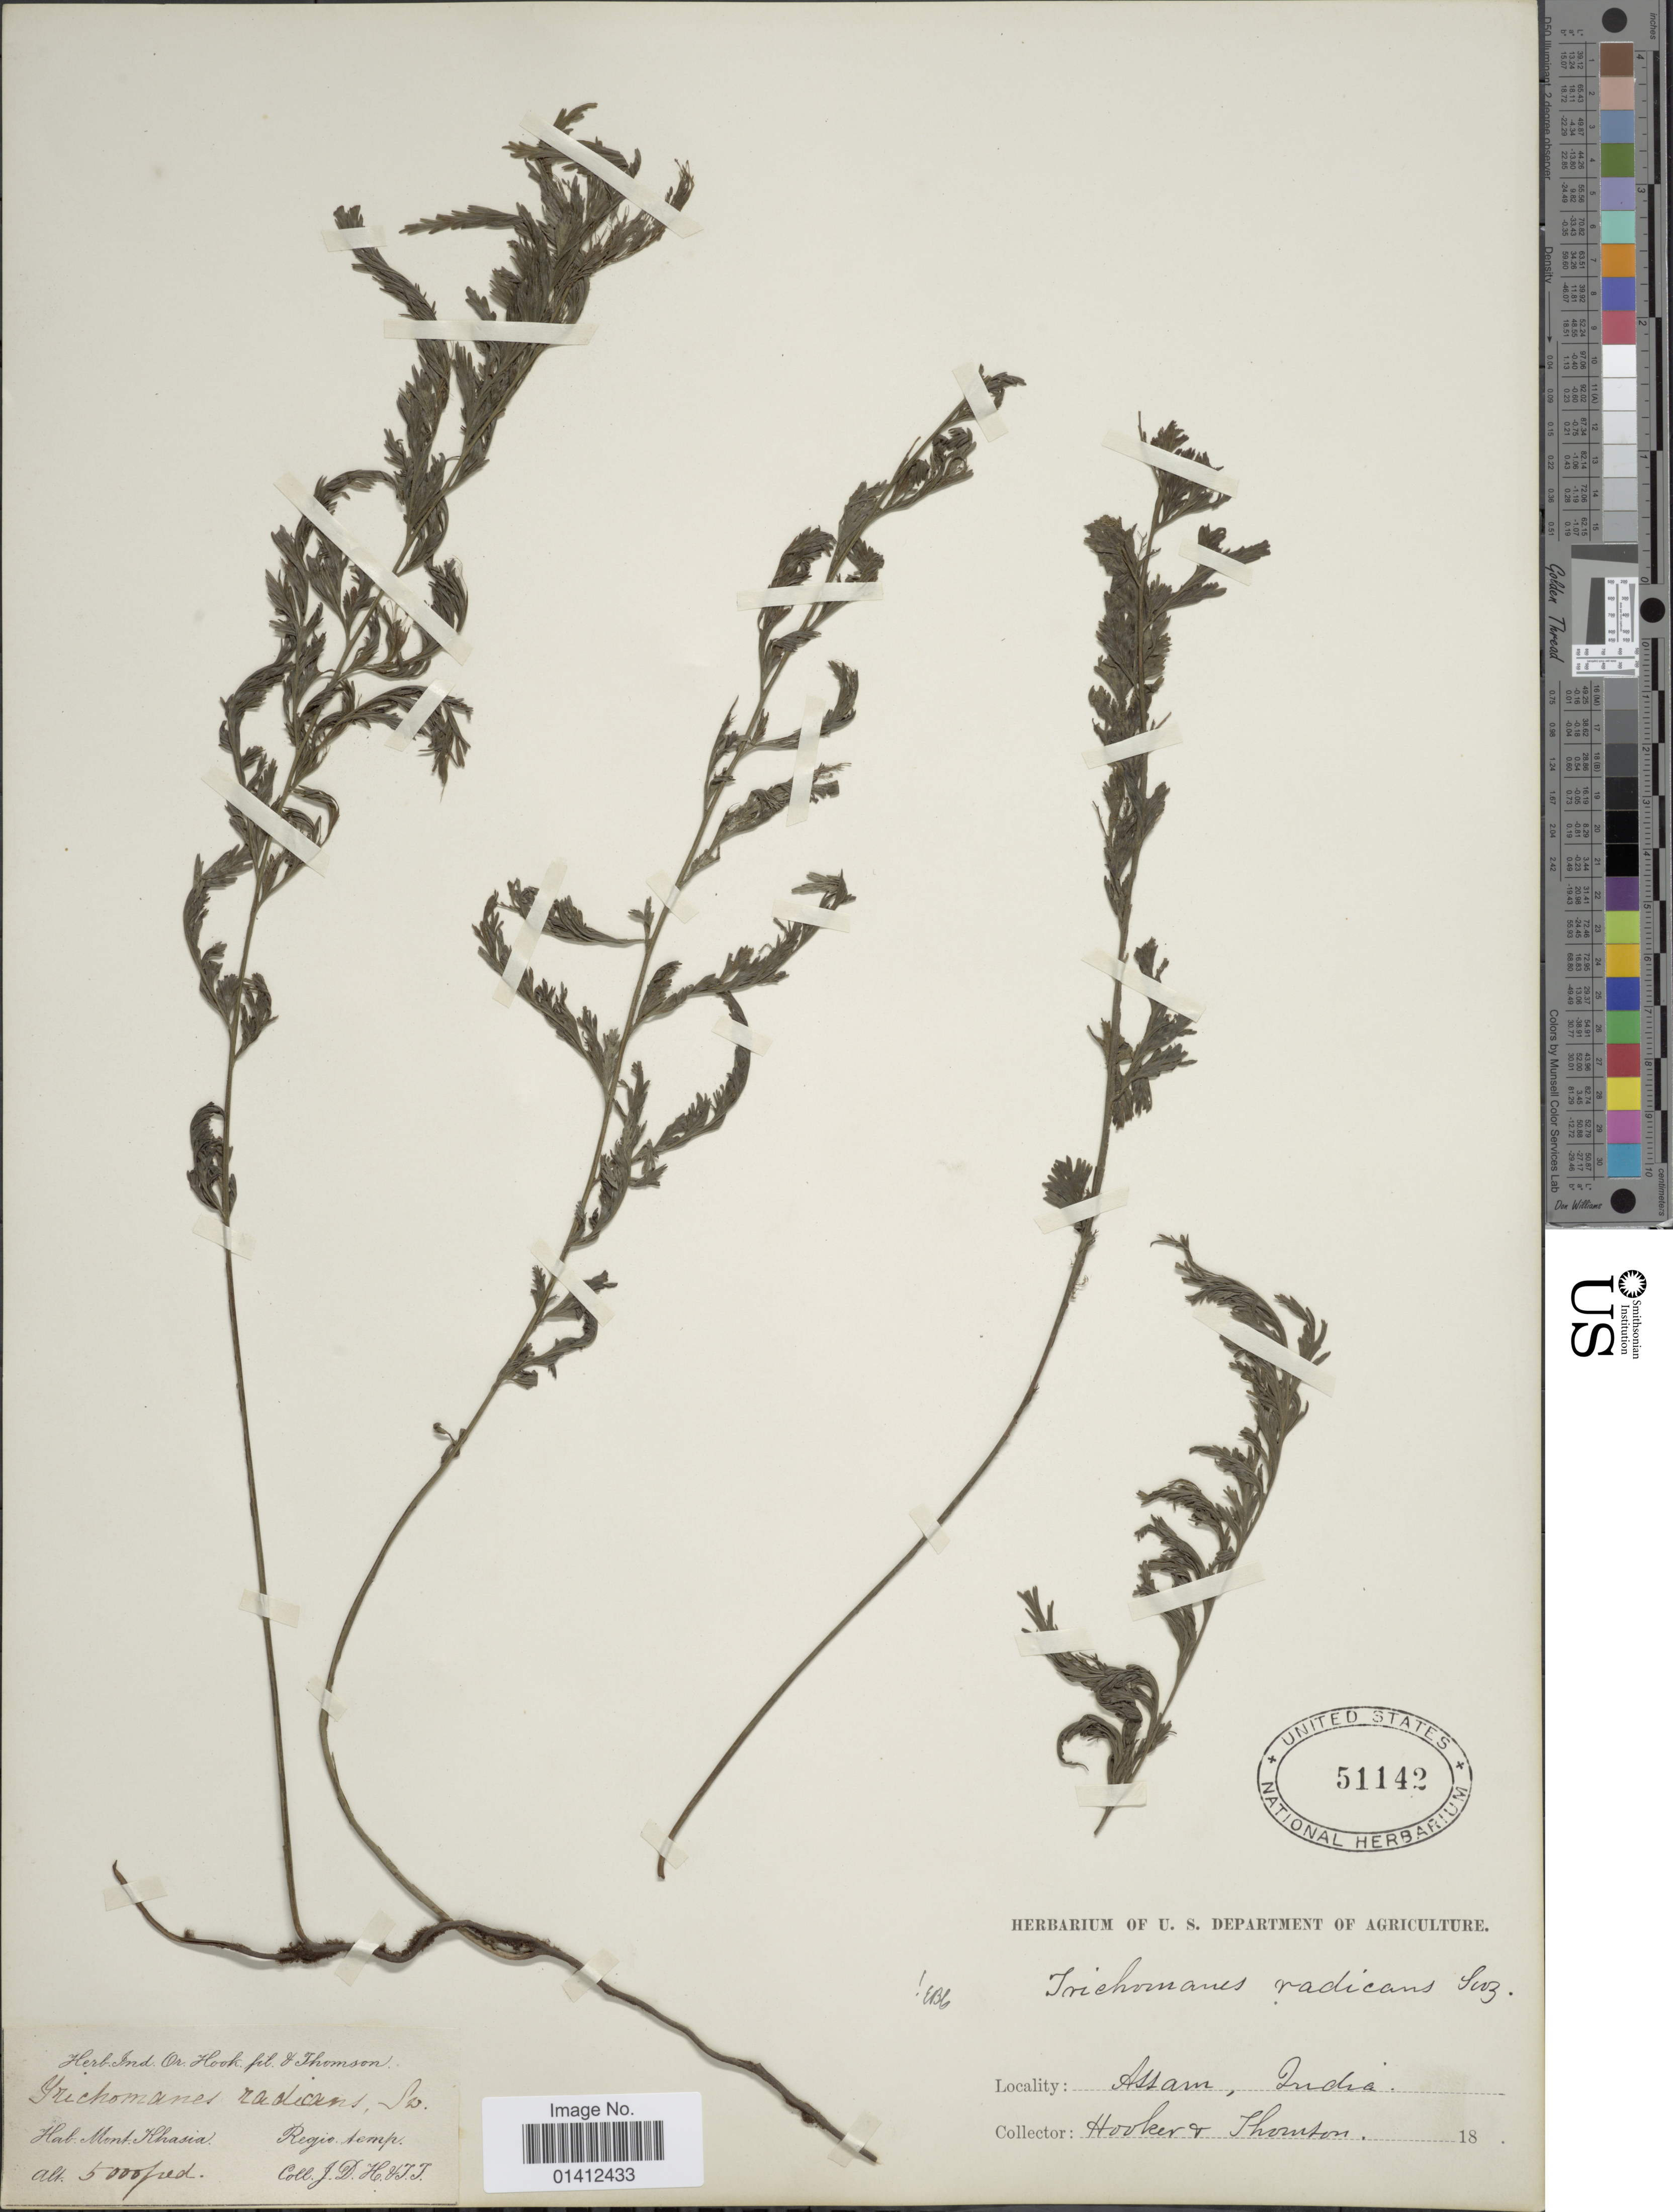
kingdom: Plantae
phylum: Tracheophyta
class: Polypodiopsida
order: Hymenophyllales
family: Hymenophyllaceae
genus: Vandenboschia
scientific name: Vandenboschia radicans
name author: (Sw.) Copel.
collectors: J. D. Hooker & T. Thomson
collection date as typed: Transcribed d/m/y: //18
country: India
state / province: Assam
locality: Mont. Khasia, Regio. temp.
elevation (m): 1524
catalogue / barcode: US 51142